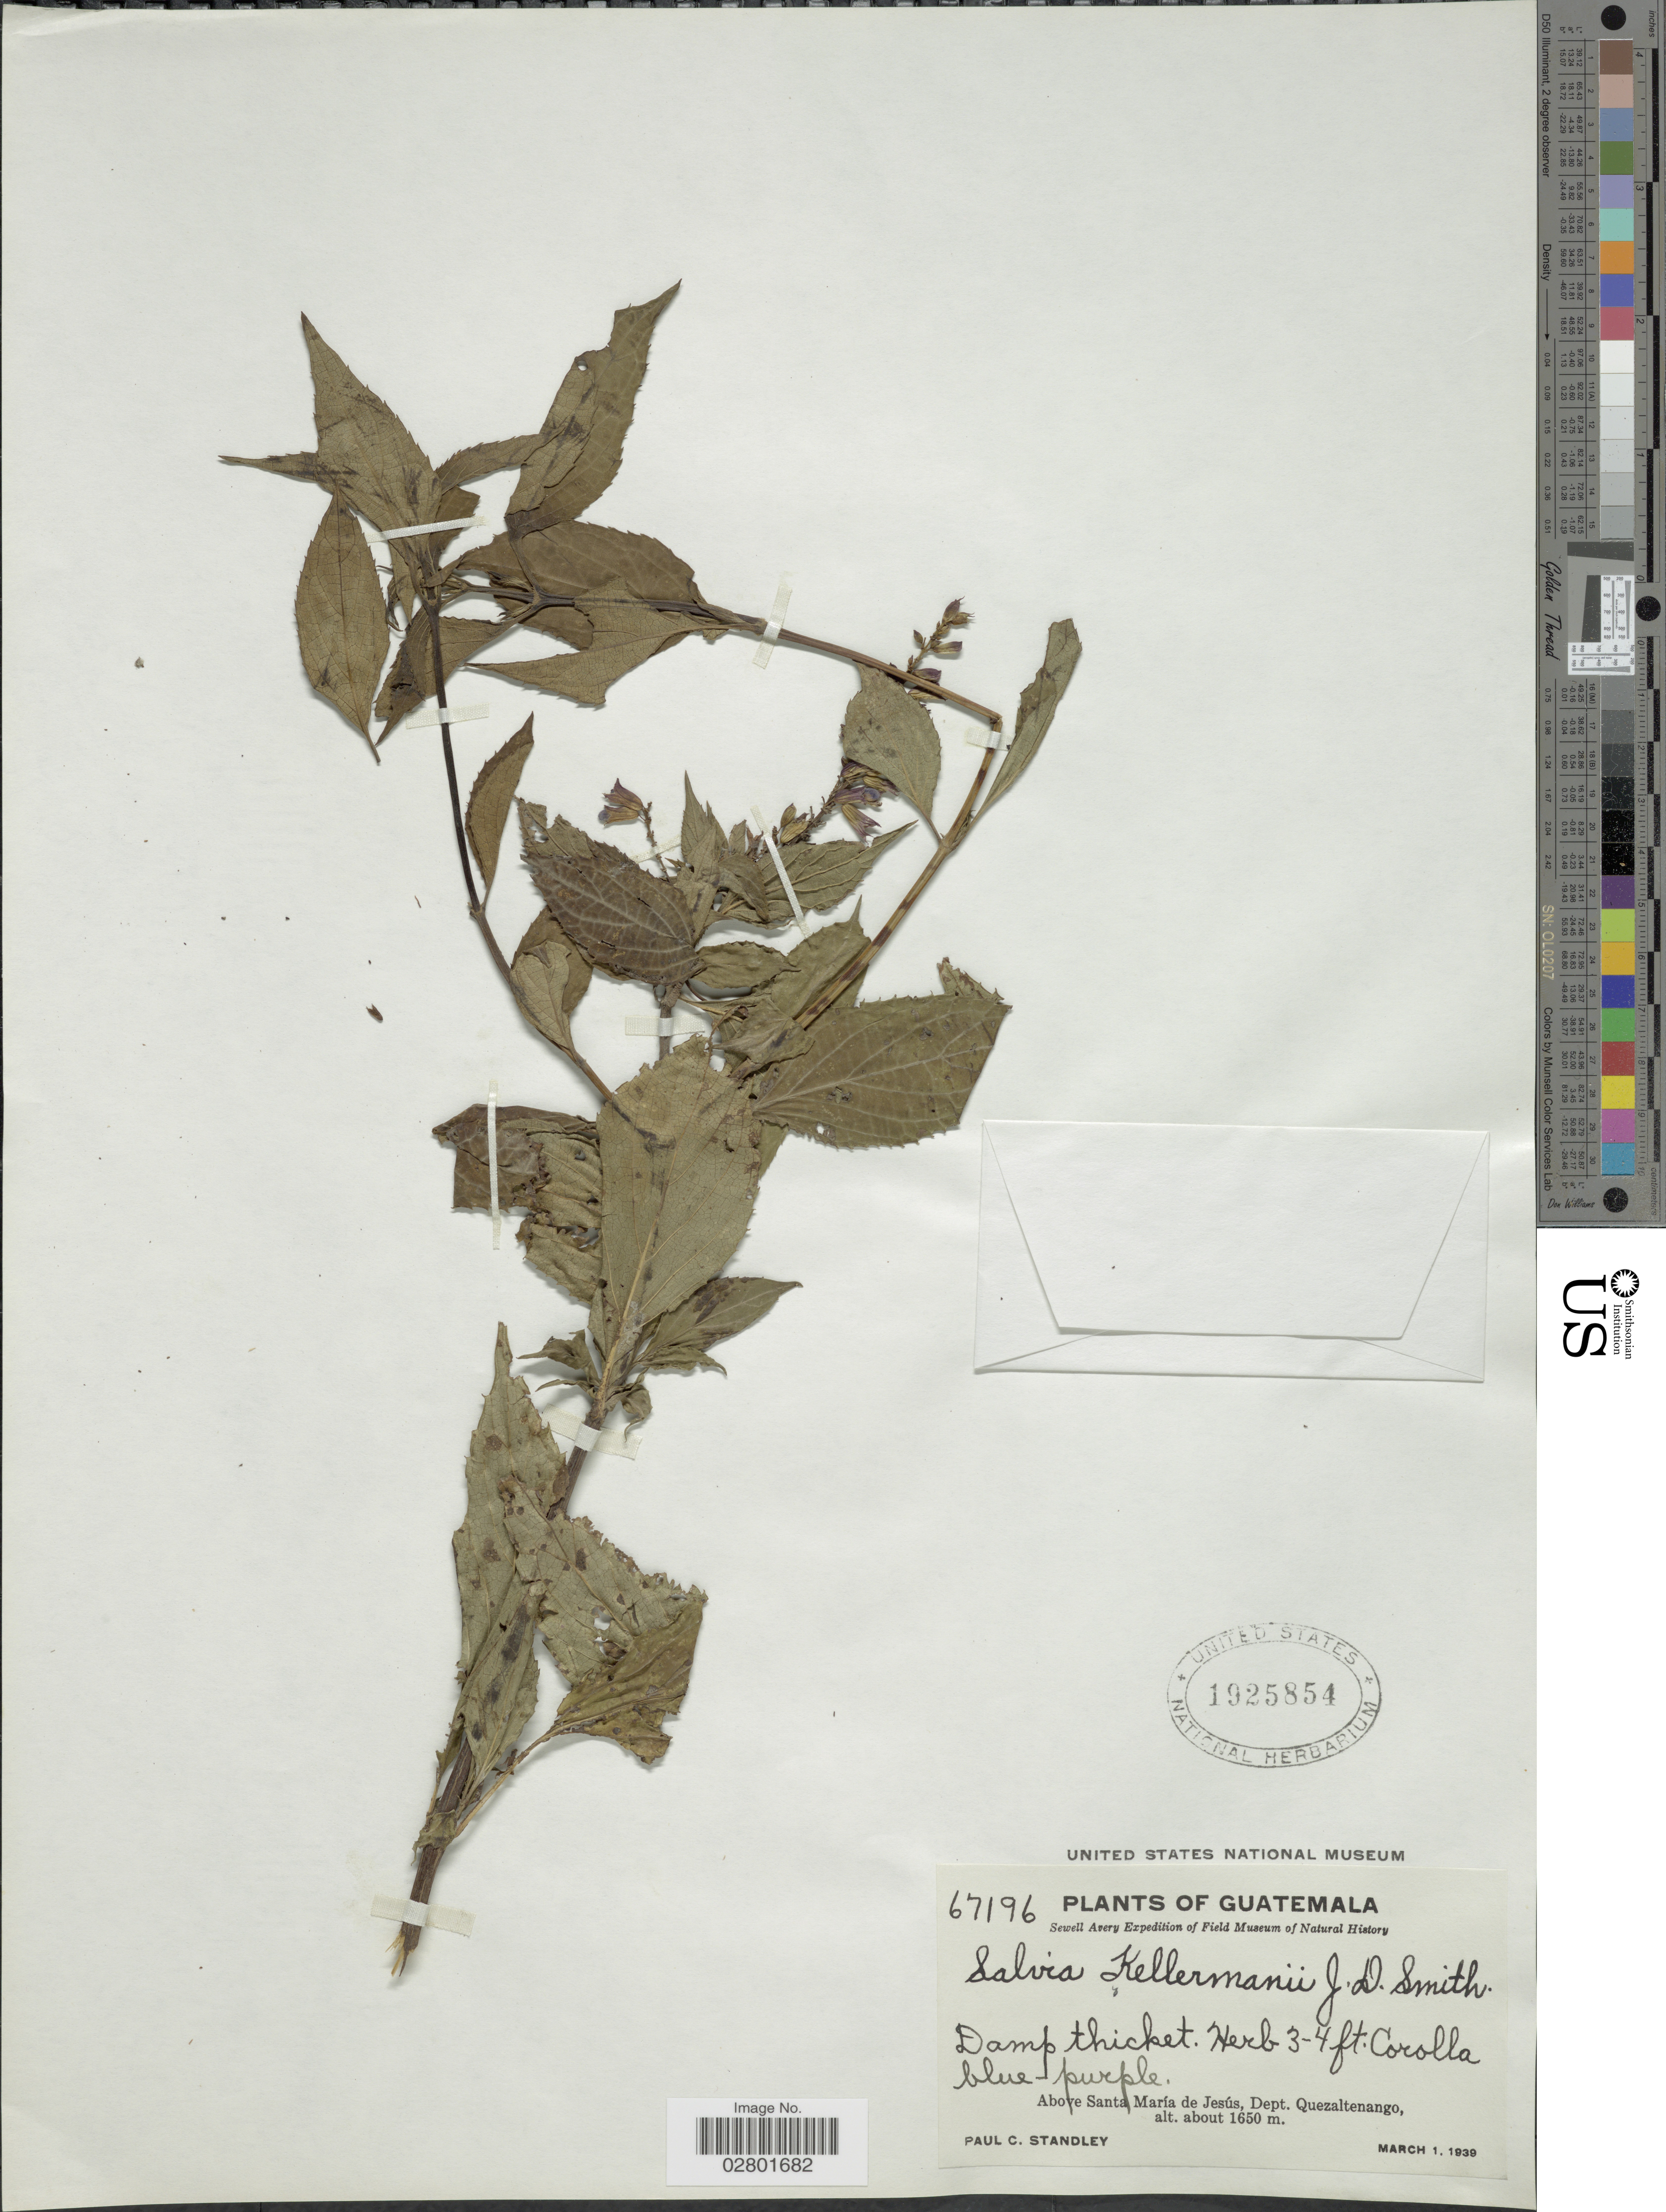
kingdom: Plantae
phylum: Tracheophyta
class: Magnoliopsida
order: Lamiales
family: Lamiaceae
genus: Salvia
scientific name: Salvia kellermanii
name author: Donn. Sm.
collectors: P. C. Standley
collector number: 67196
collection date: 1939-03-01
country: Guatemala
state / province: Quetzaltenango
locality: Above Santa María de Jesús, Dept. Quezaltenango.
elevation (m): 1650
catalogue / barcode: US 1925854